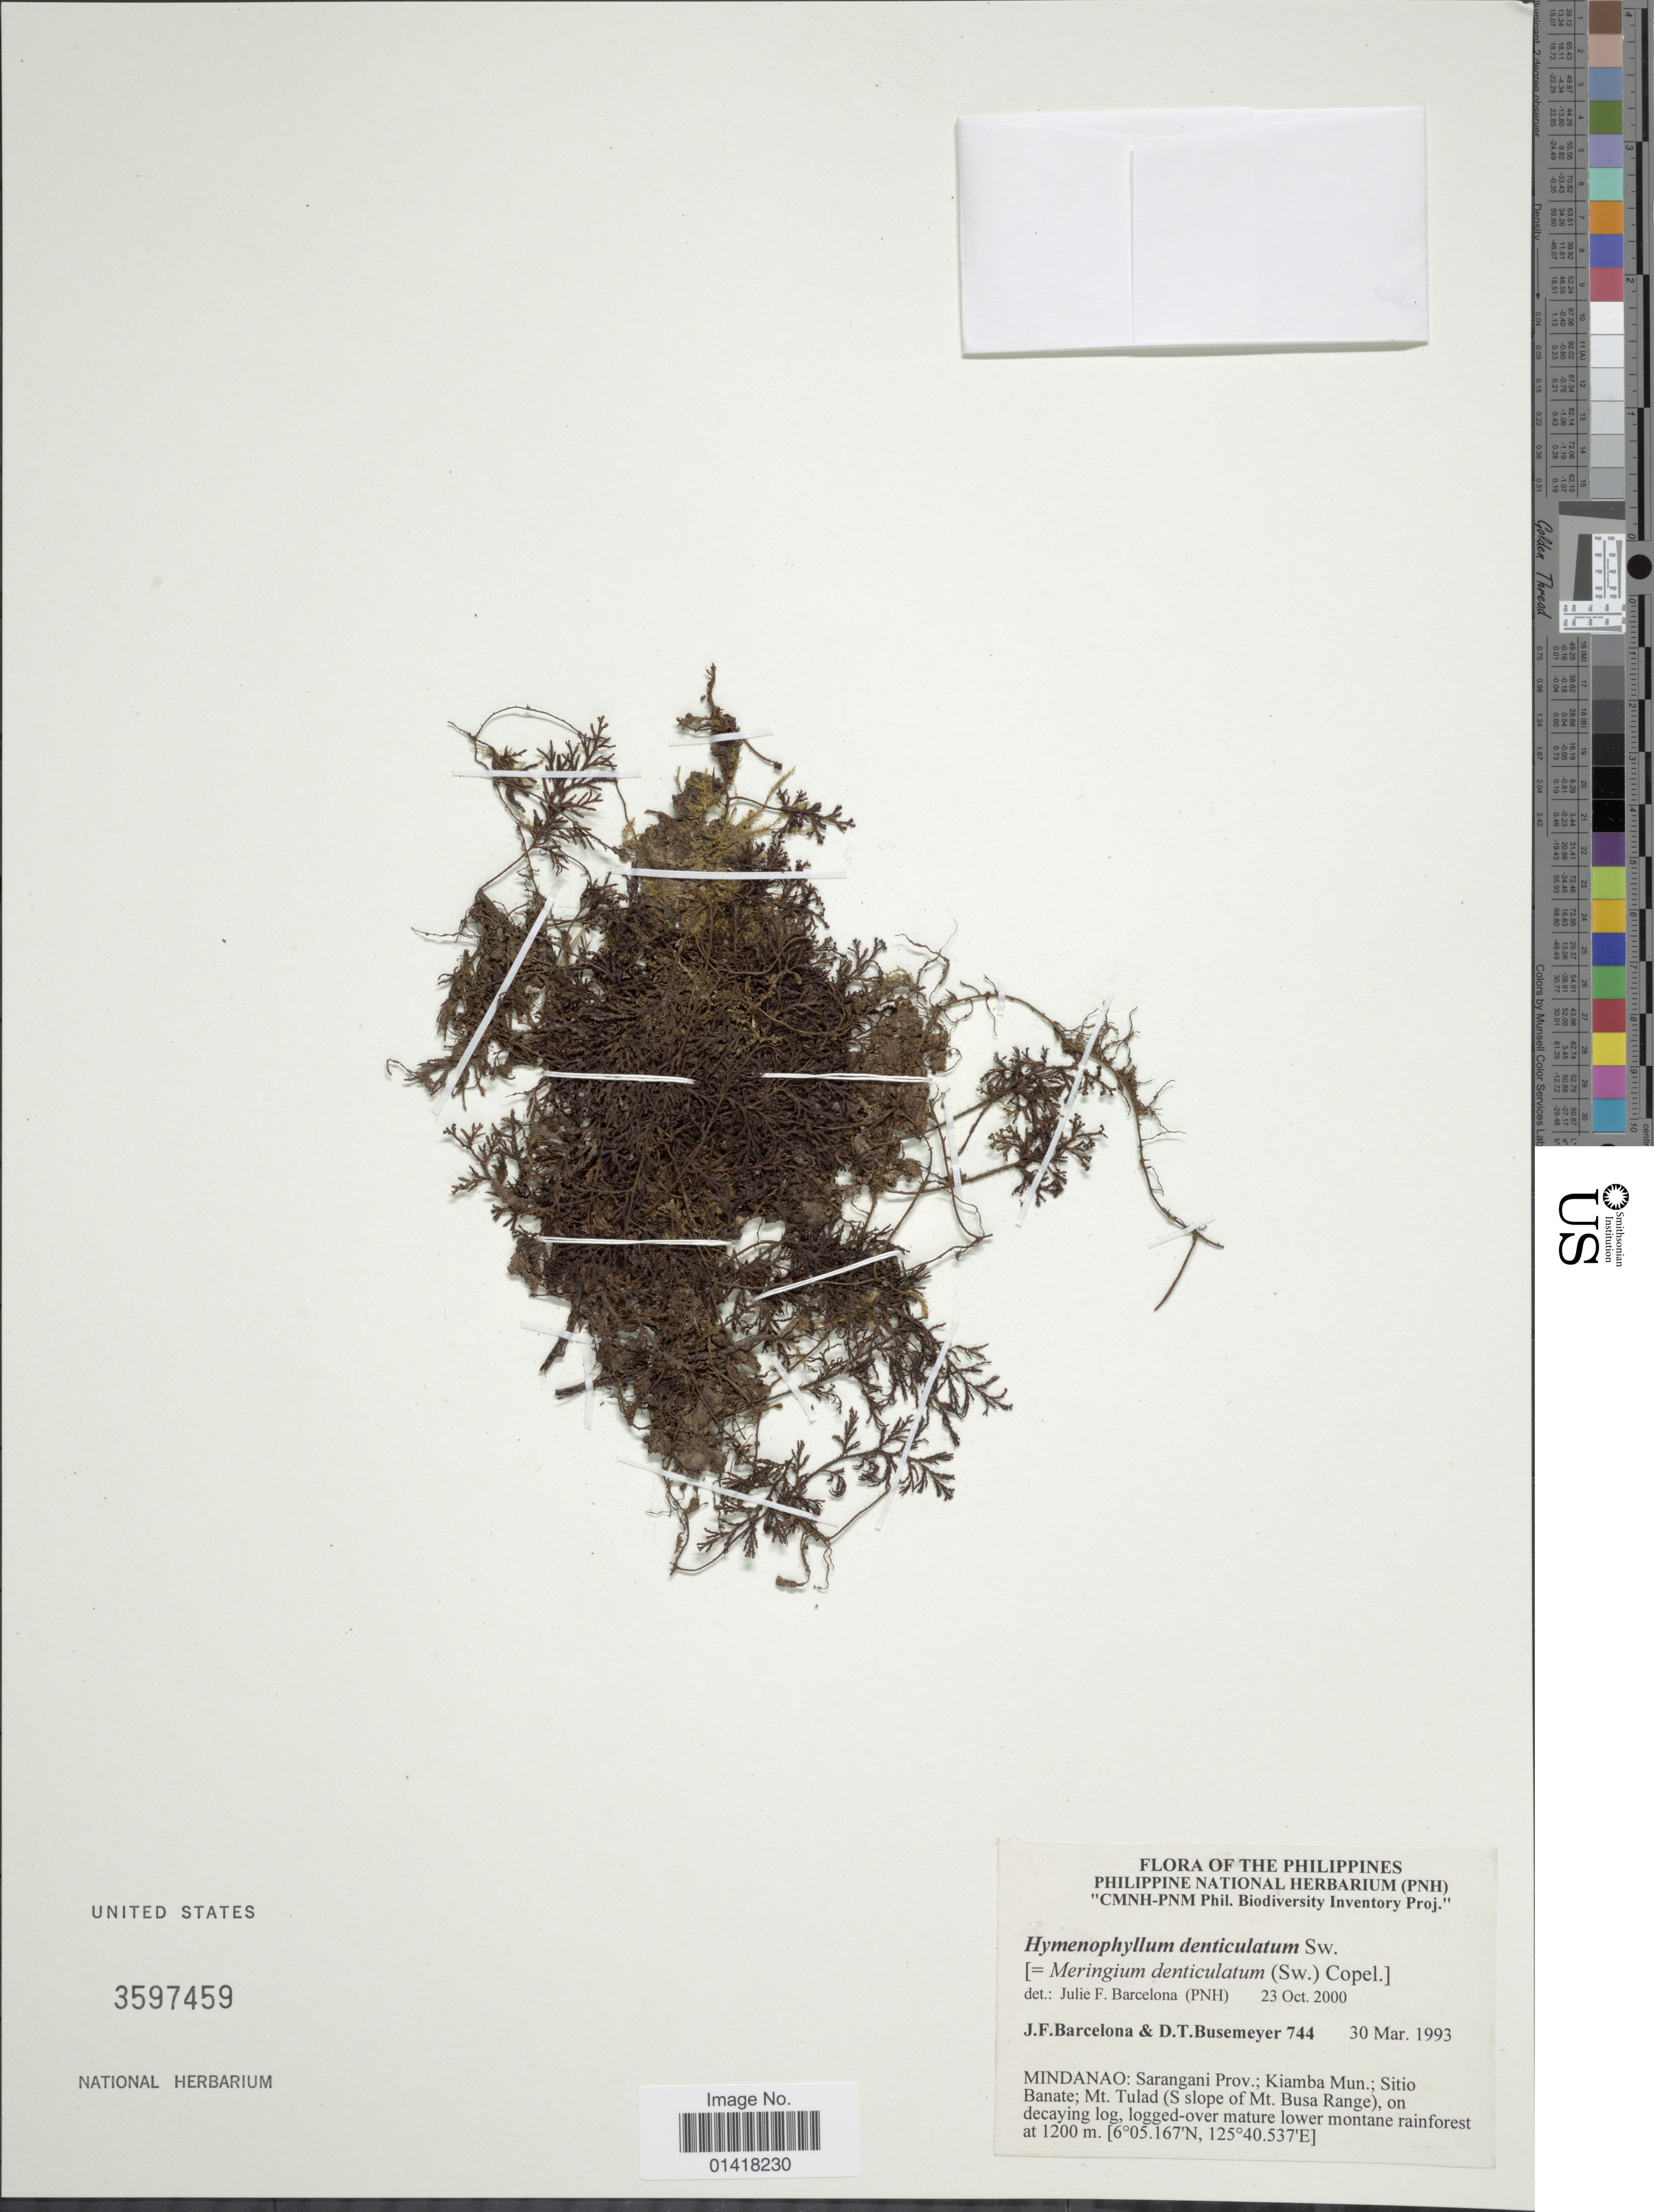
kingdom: Plantae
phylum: Tracheophyta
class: Polypodiopsida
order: Hymenophyllales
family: Hymenophyllaceae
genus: Hymenophyllum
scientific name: Hymenophyllum denticulatum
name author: Sw.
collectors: J. F. Barcelona & D. Busemeyer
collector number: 744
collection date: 1993-03-30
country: Philippines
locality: The Philippines. Mindanao: sarangani Prov. Kiamba Mun.: Sitio Banate; Mt. Tulad (S slope of Mt. Busa Range)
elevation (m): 1200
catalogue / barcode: US 3597459